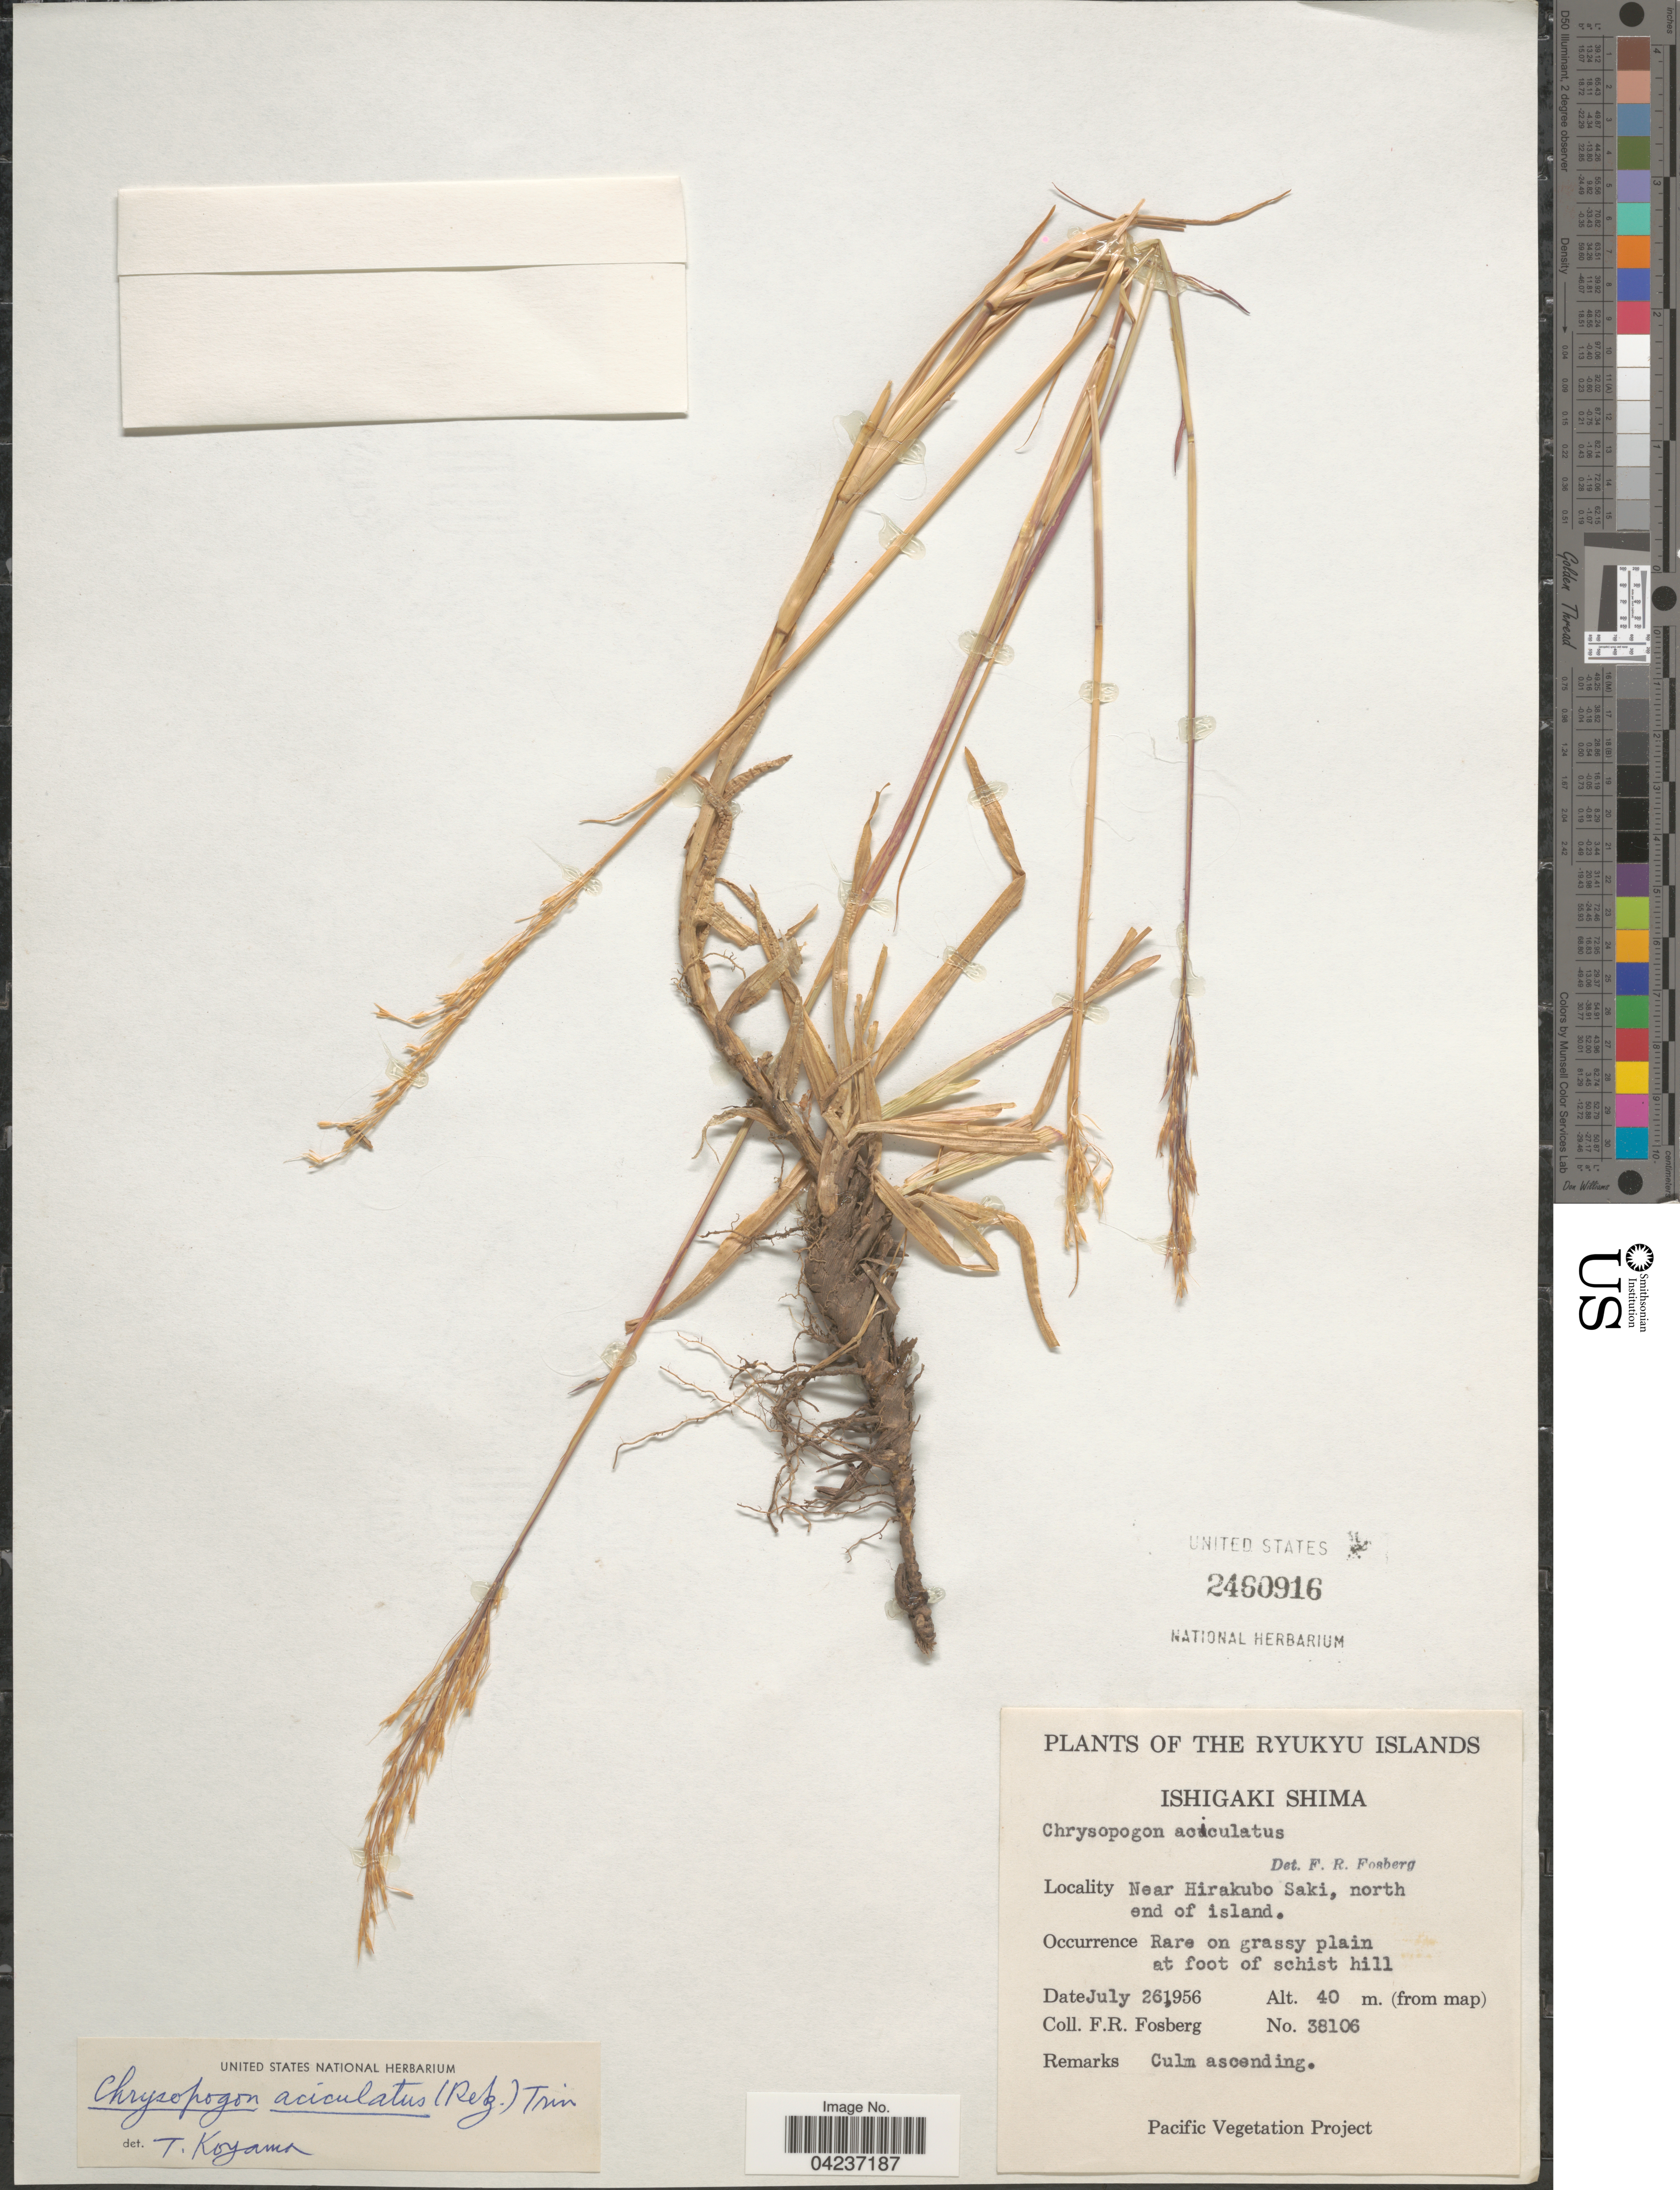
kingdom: Plantae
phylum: Tracheophyta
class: Liliopsida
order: Poales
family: Poaceae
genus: Chrysopogon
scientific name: Chrysopogon aciculatus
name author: (Retz.) Trin.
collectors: F. R. Fosberg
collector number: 38106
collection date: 1956-07-26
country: Japan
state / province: Okinawa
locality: Ryukyu Islands. Ishigaki Shima. Near Hirakubo Saki, north end of island. Rare on grassy plain at foot of schist hill.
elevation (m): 40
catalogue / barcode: US 2460916